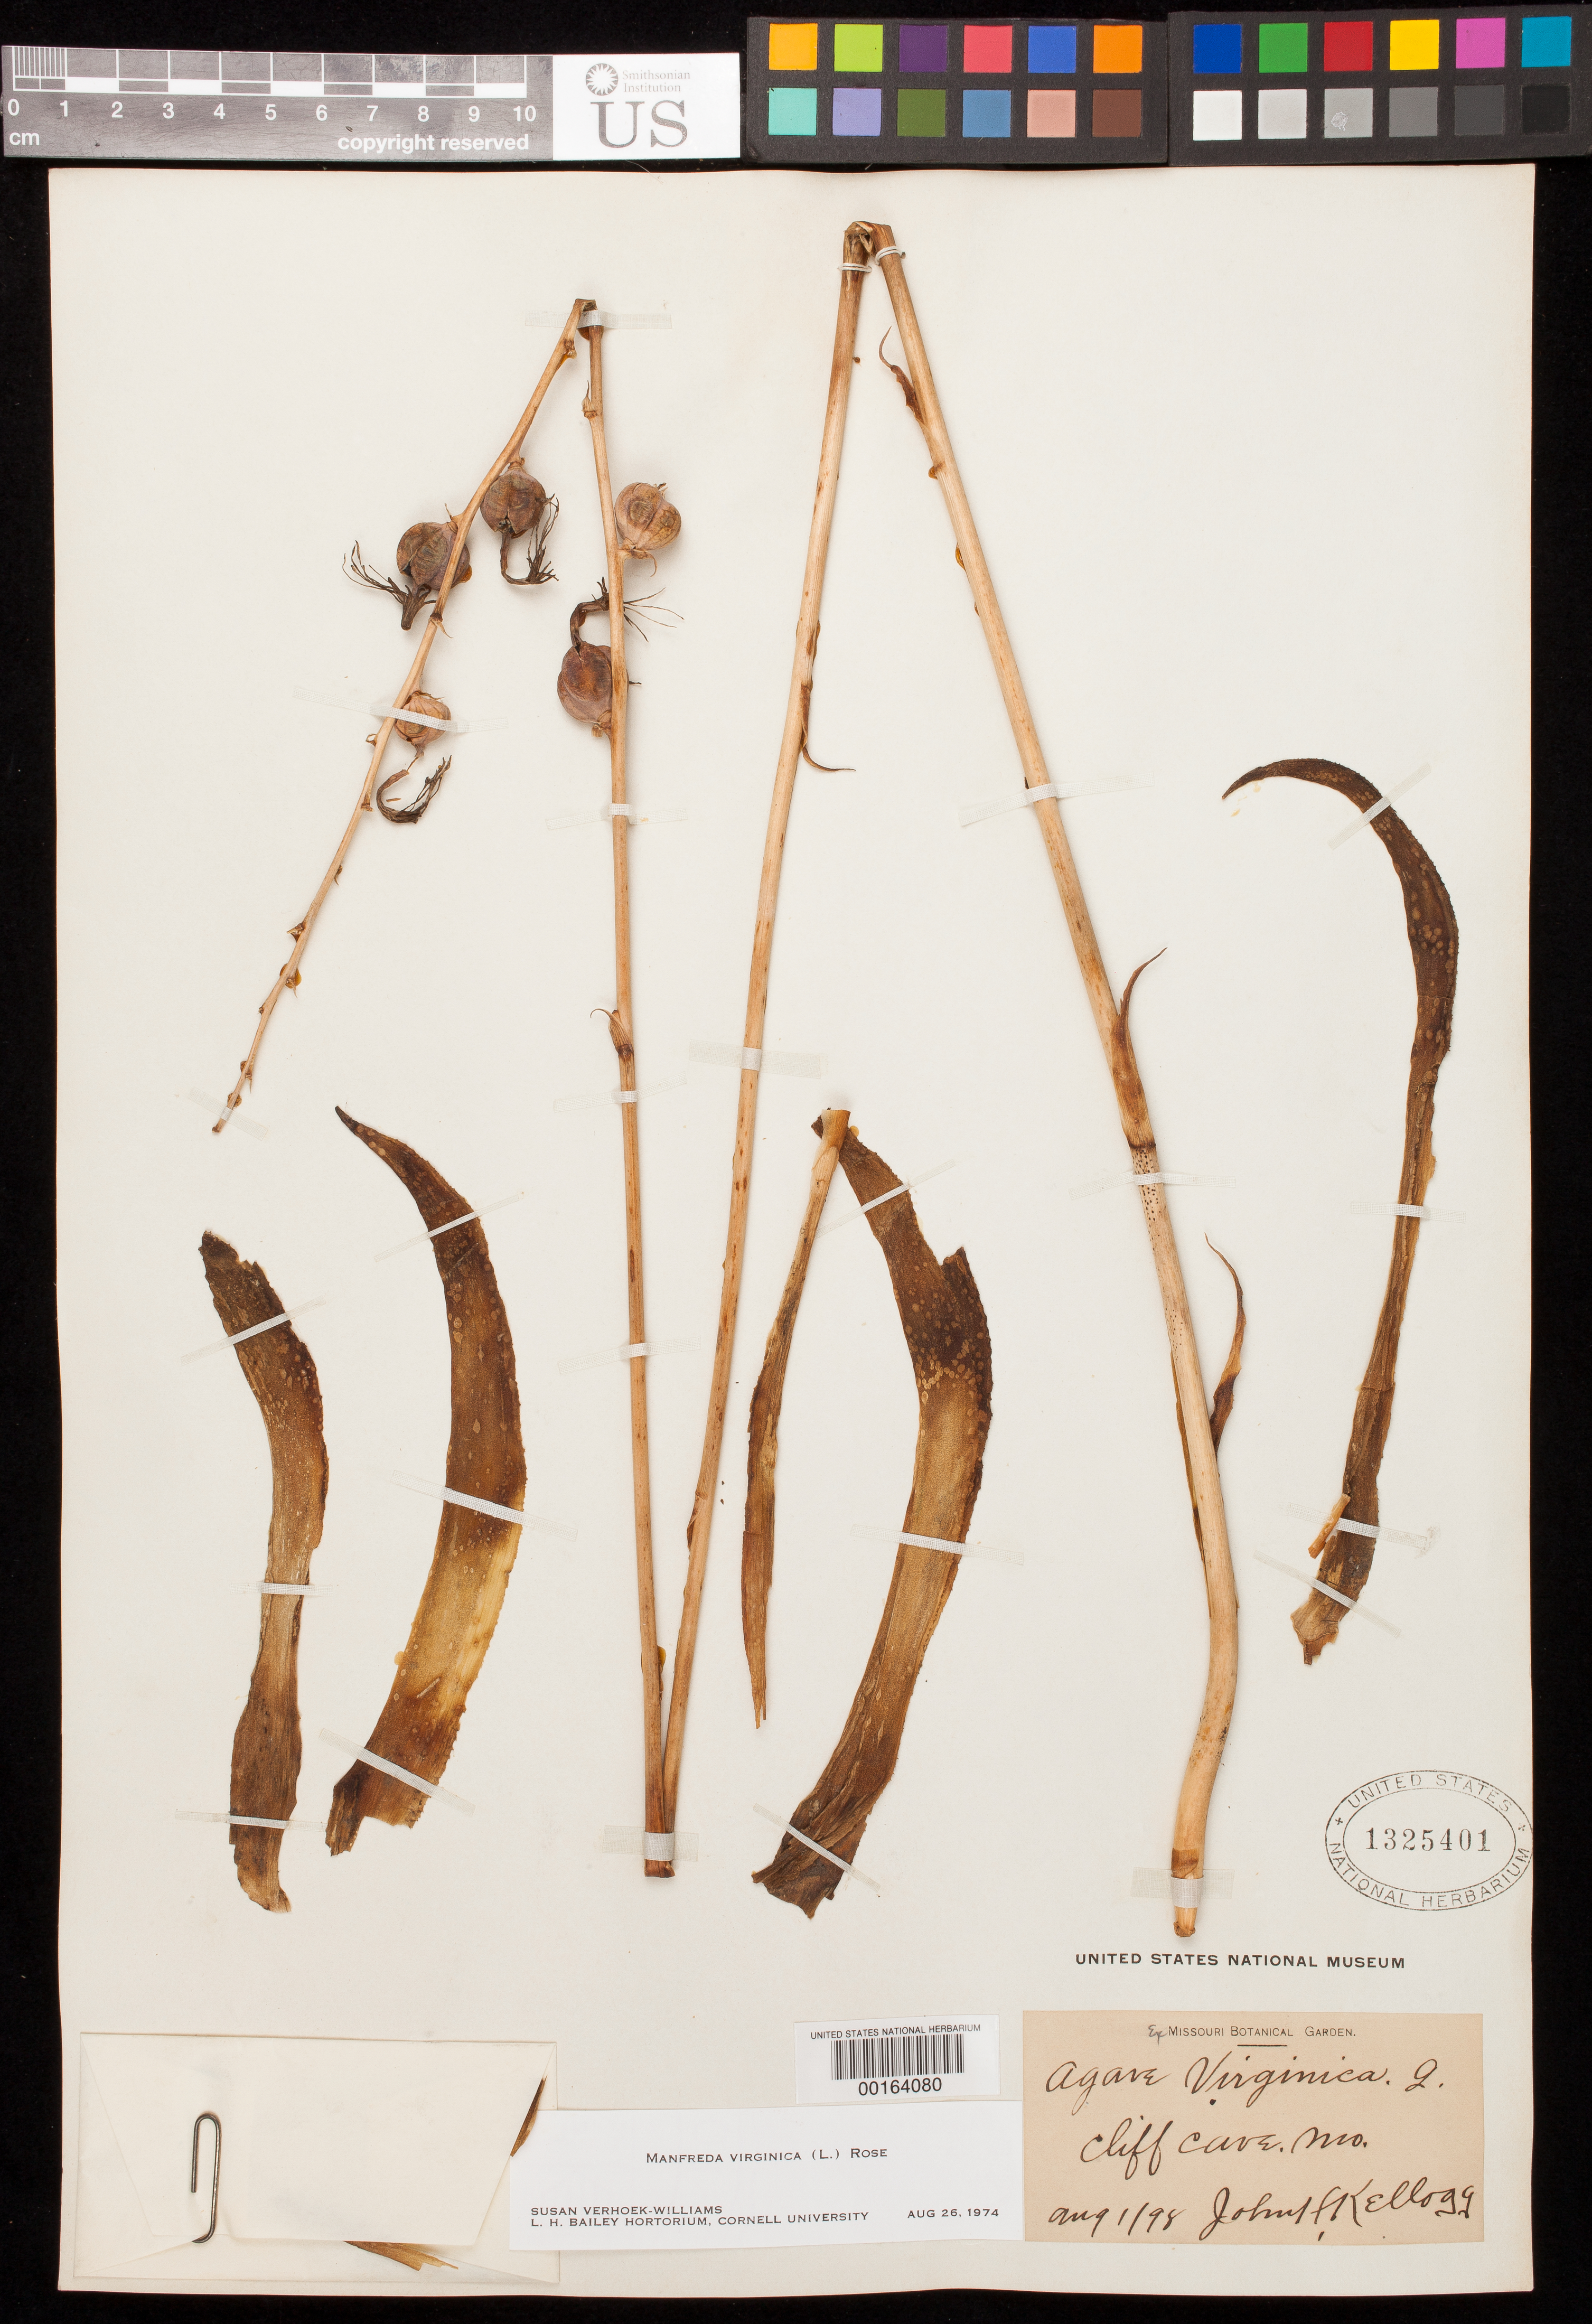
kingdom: Plantae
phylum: Tracheophyta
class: Liliopsida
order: Asparagales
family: Asparagaceae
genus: Manfreda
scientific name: Manfreda virginica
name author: (L.) Salisb. ex Rose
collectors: J. H. Kellogg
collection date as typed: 01 Aug 1898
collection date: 1898-08-01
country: United States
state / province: Missouri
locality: Cliff cave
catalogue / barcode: US 1325401